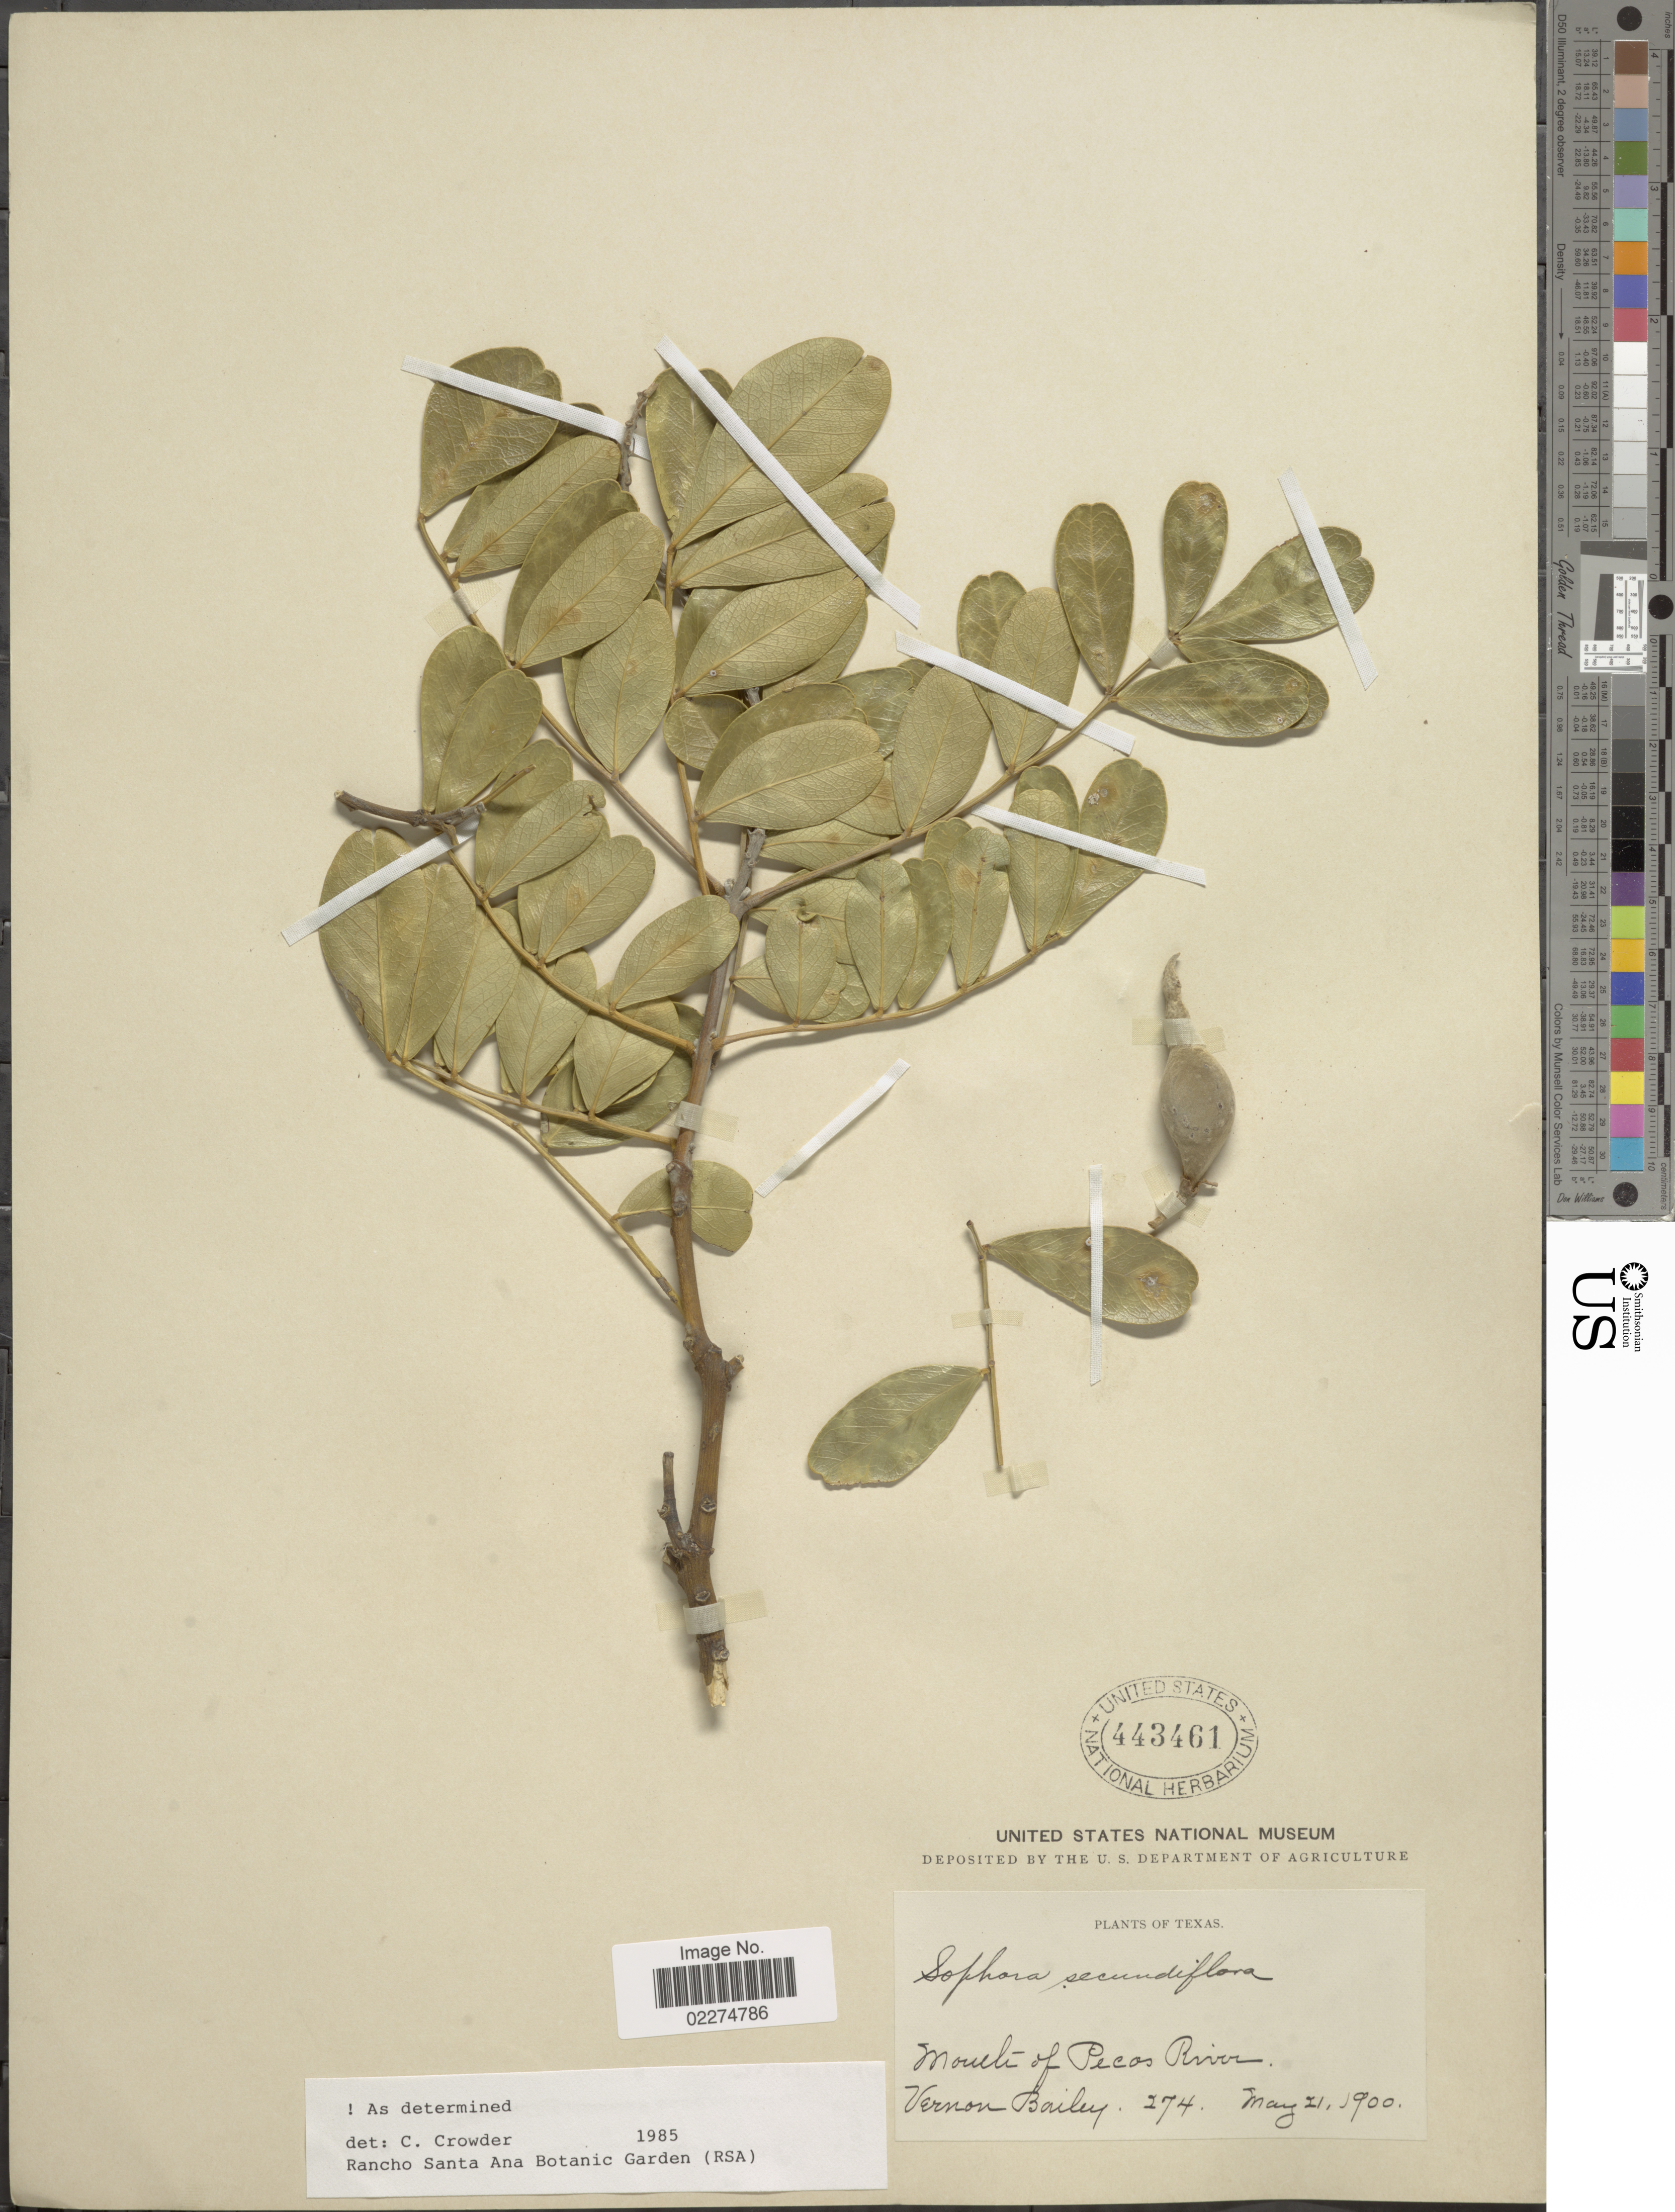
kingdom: Plantae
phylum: Tracheophyta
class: Magnoliopsida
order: Fabales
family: Fabaceae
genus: Dermatophyllum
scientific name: Dermatophyllum secundiflorum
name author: (Ortega) Gandhi & Reveal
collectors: V. O. Bailey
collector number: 274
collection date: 1900-05-21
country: United States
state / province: Texas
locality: Mouth of Pecos River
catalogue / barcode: US 443461